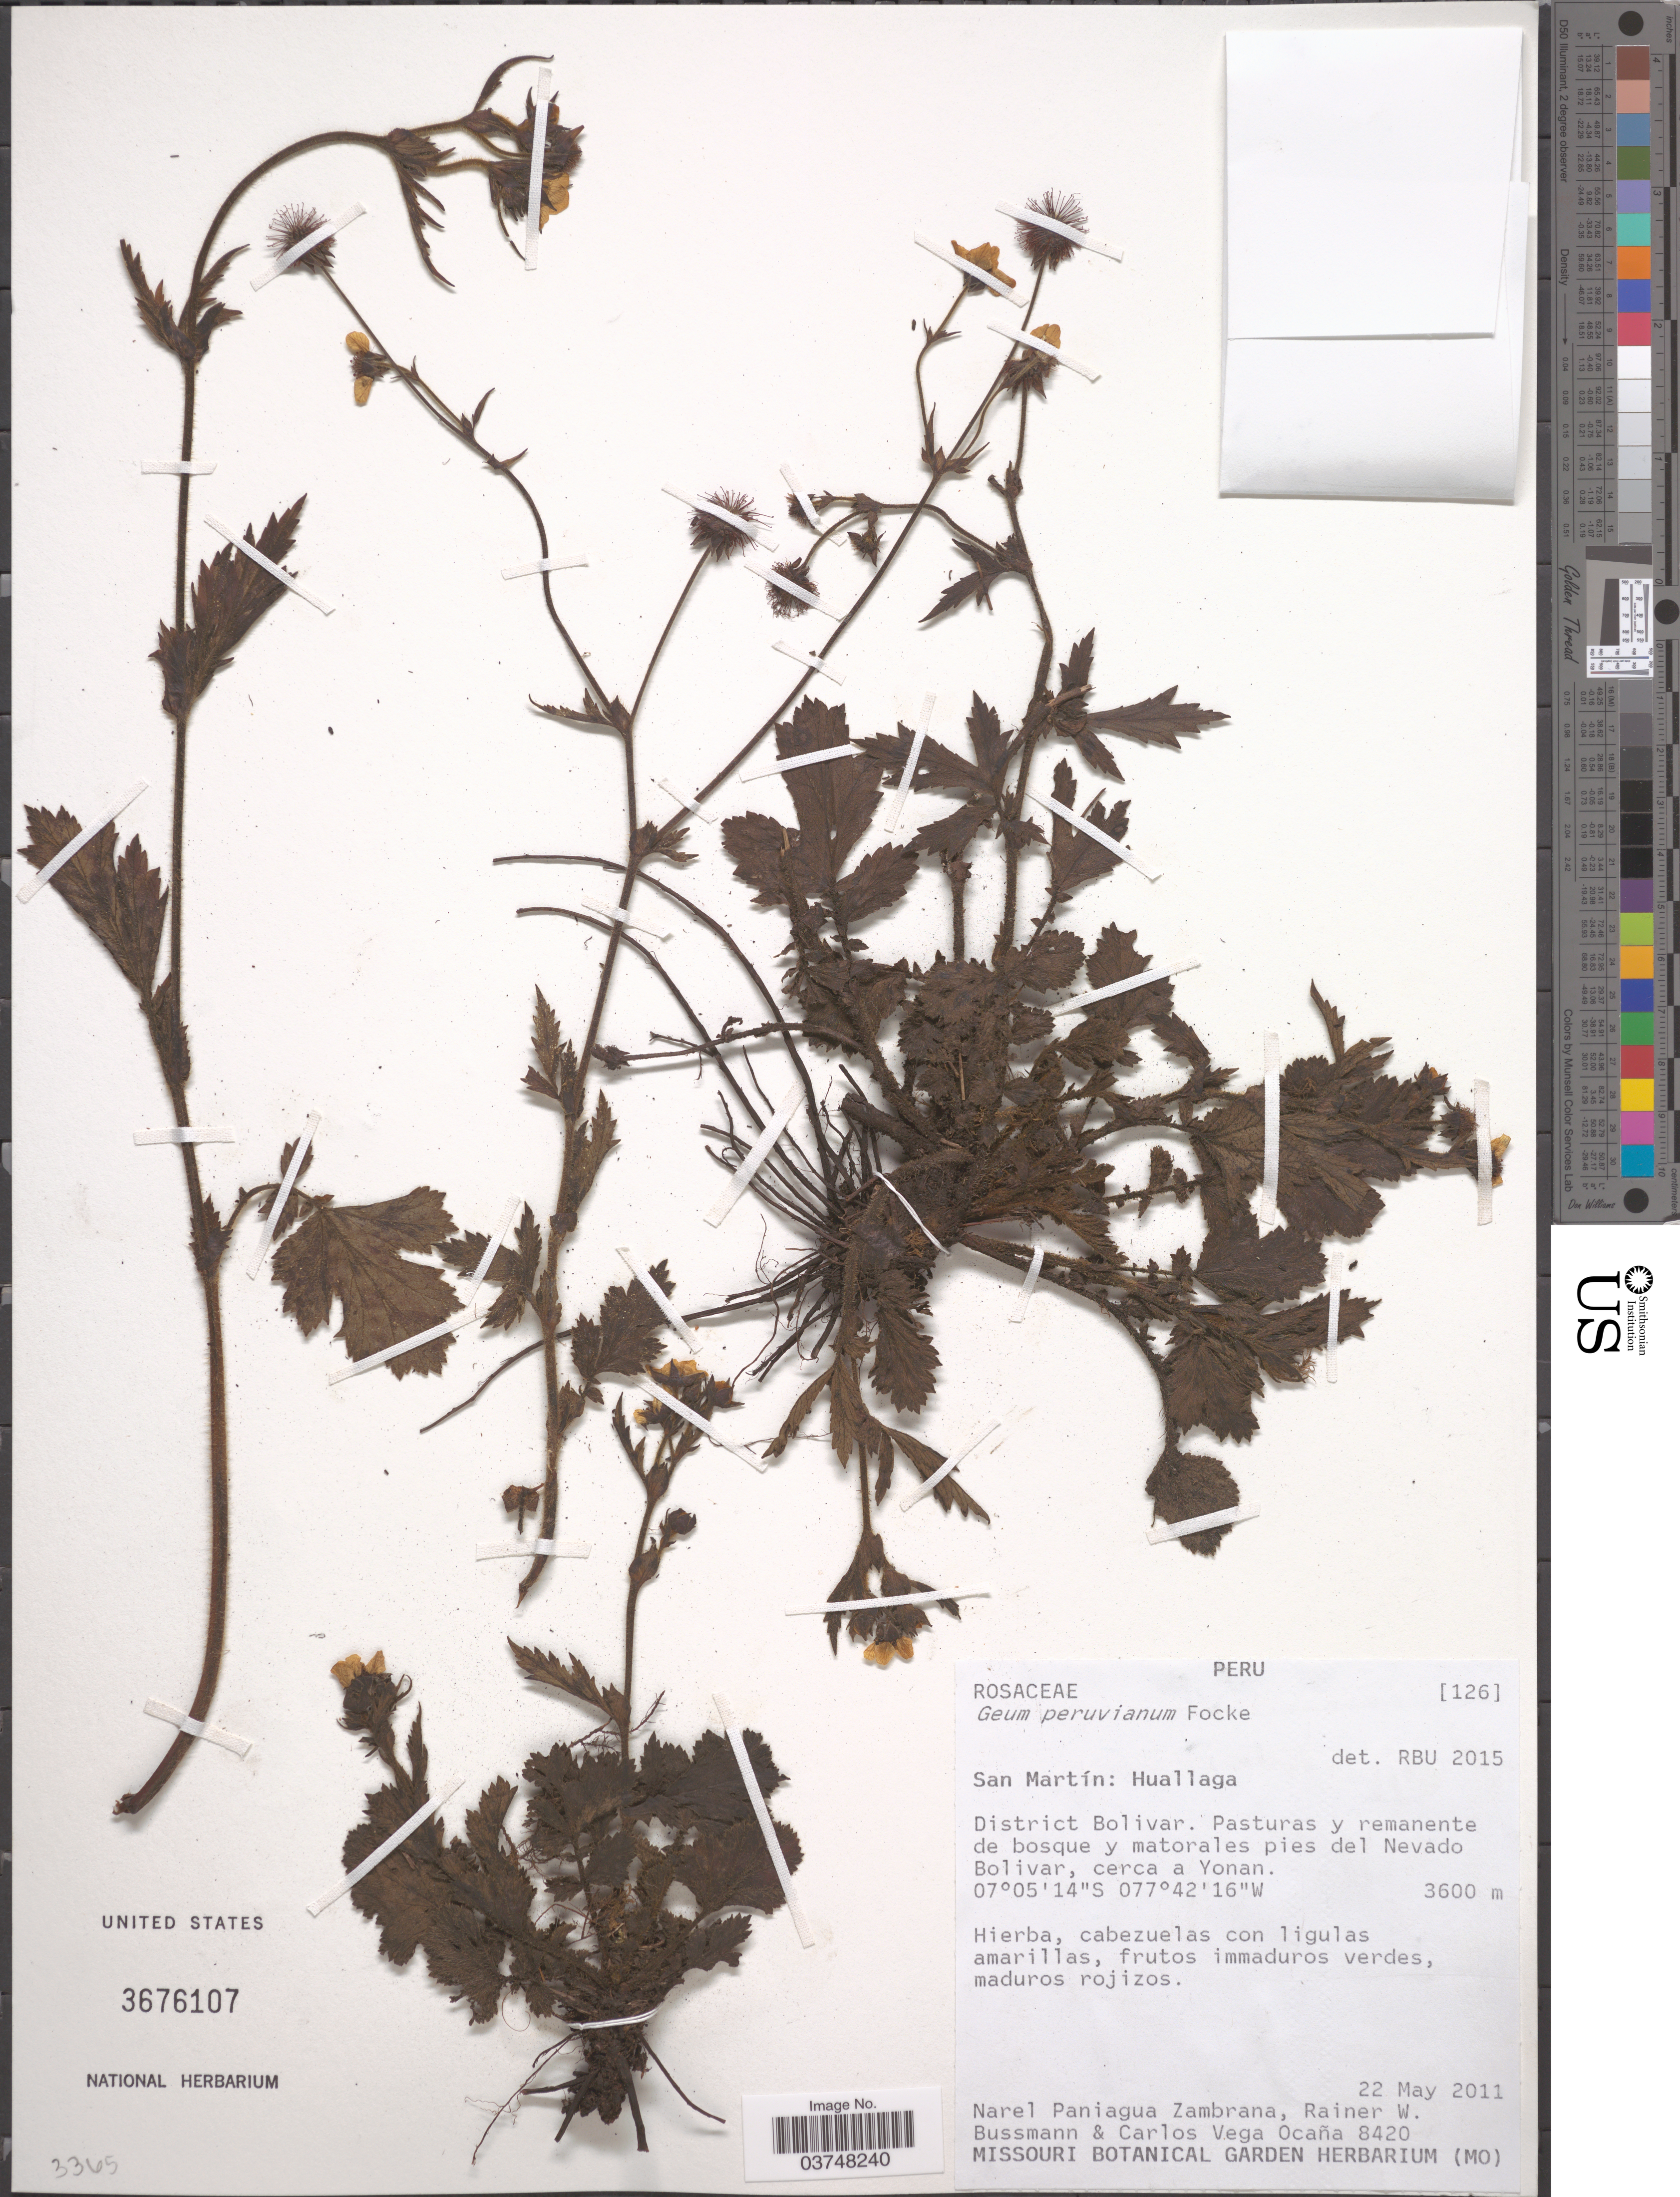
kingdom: Plantae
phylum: Tracheophyta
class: Magnoliopsida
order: Rosales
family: Rosaceae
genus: Geum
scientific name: Geum peruvianum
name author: Focke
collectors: N. Paniagua Zambrana, R. W. Bussmann & C. Vega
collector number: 8420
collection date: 2011-05-22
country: Peru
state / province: San Martín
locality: Huallaga. District Bolivar. Del Nevado Bolivar, cerca a Yonan.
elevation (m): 3600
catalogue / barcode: US 3676107